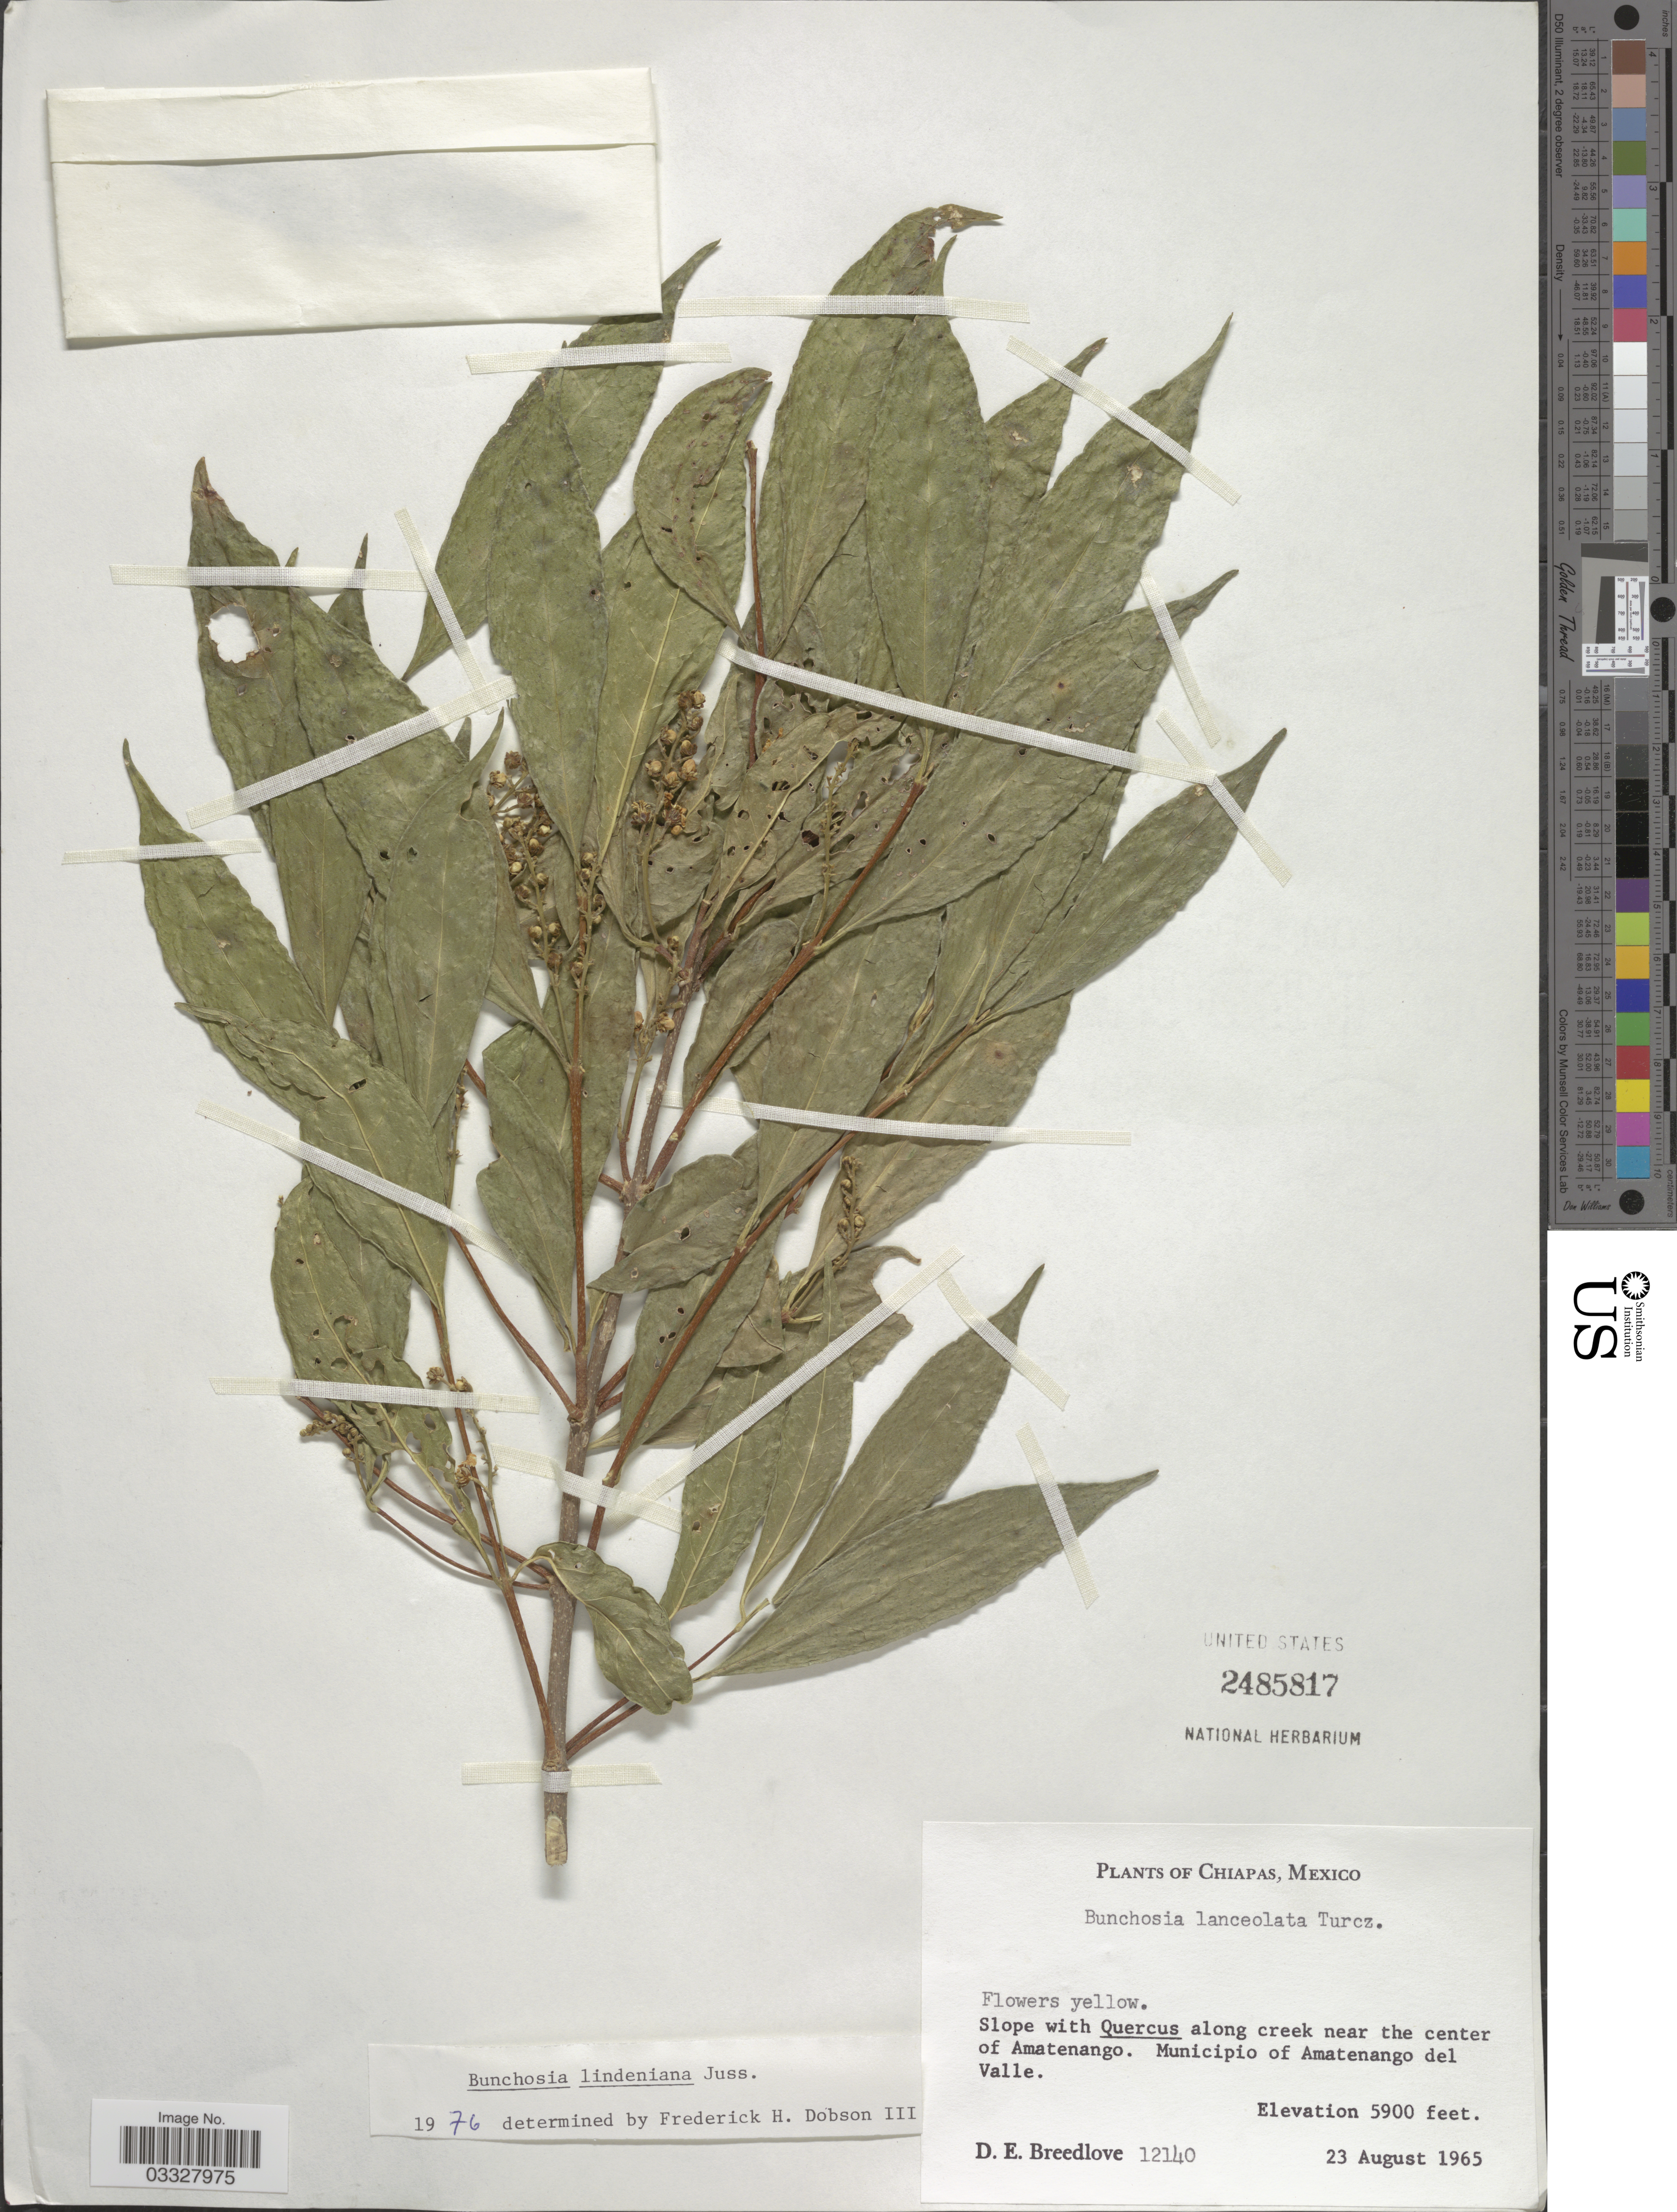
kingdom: Plantae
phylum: Tracheophyta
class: Magnoliopsida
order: Malpighiales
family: Malpighiaceae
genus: Bunchosia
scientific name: Bunchosia lindeniana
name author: A. Juss.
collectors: D. E. Breedlove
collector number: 12140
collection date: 1965-08-23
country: Mexico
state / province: Chiapas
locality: Along creek near the center of Amatenango. Municipio of Amatenango del Valle.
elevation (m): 1798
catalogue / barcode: US 2485817